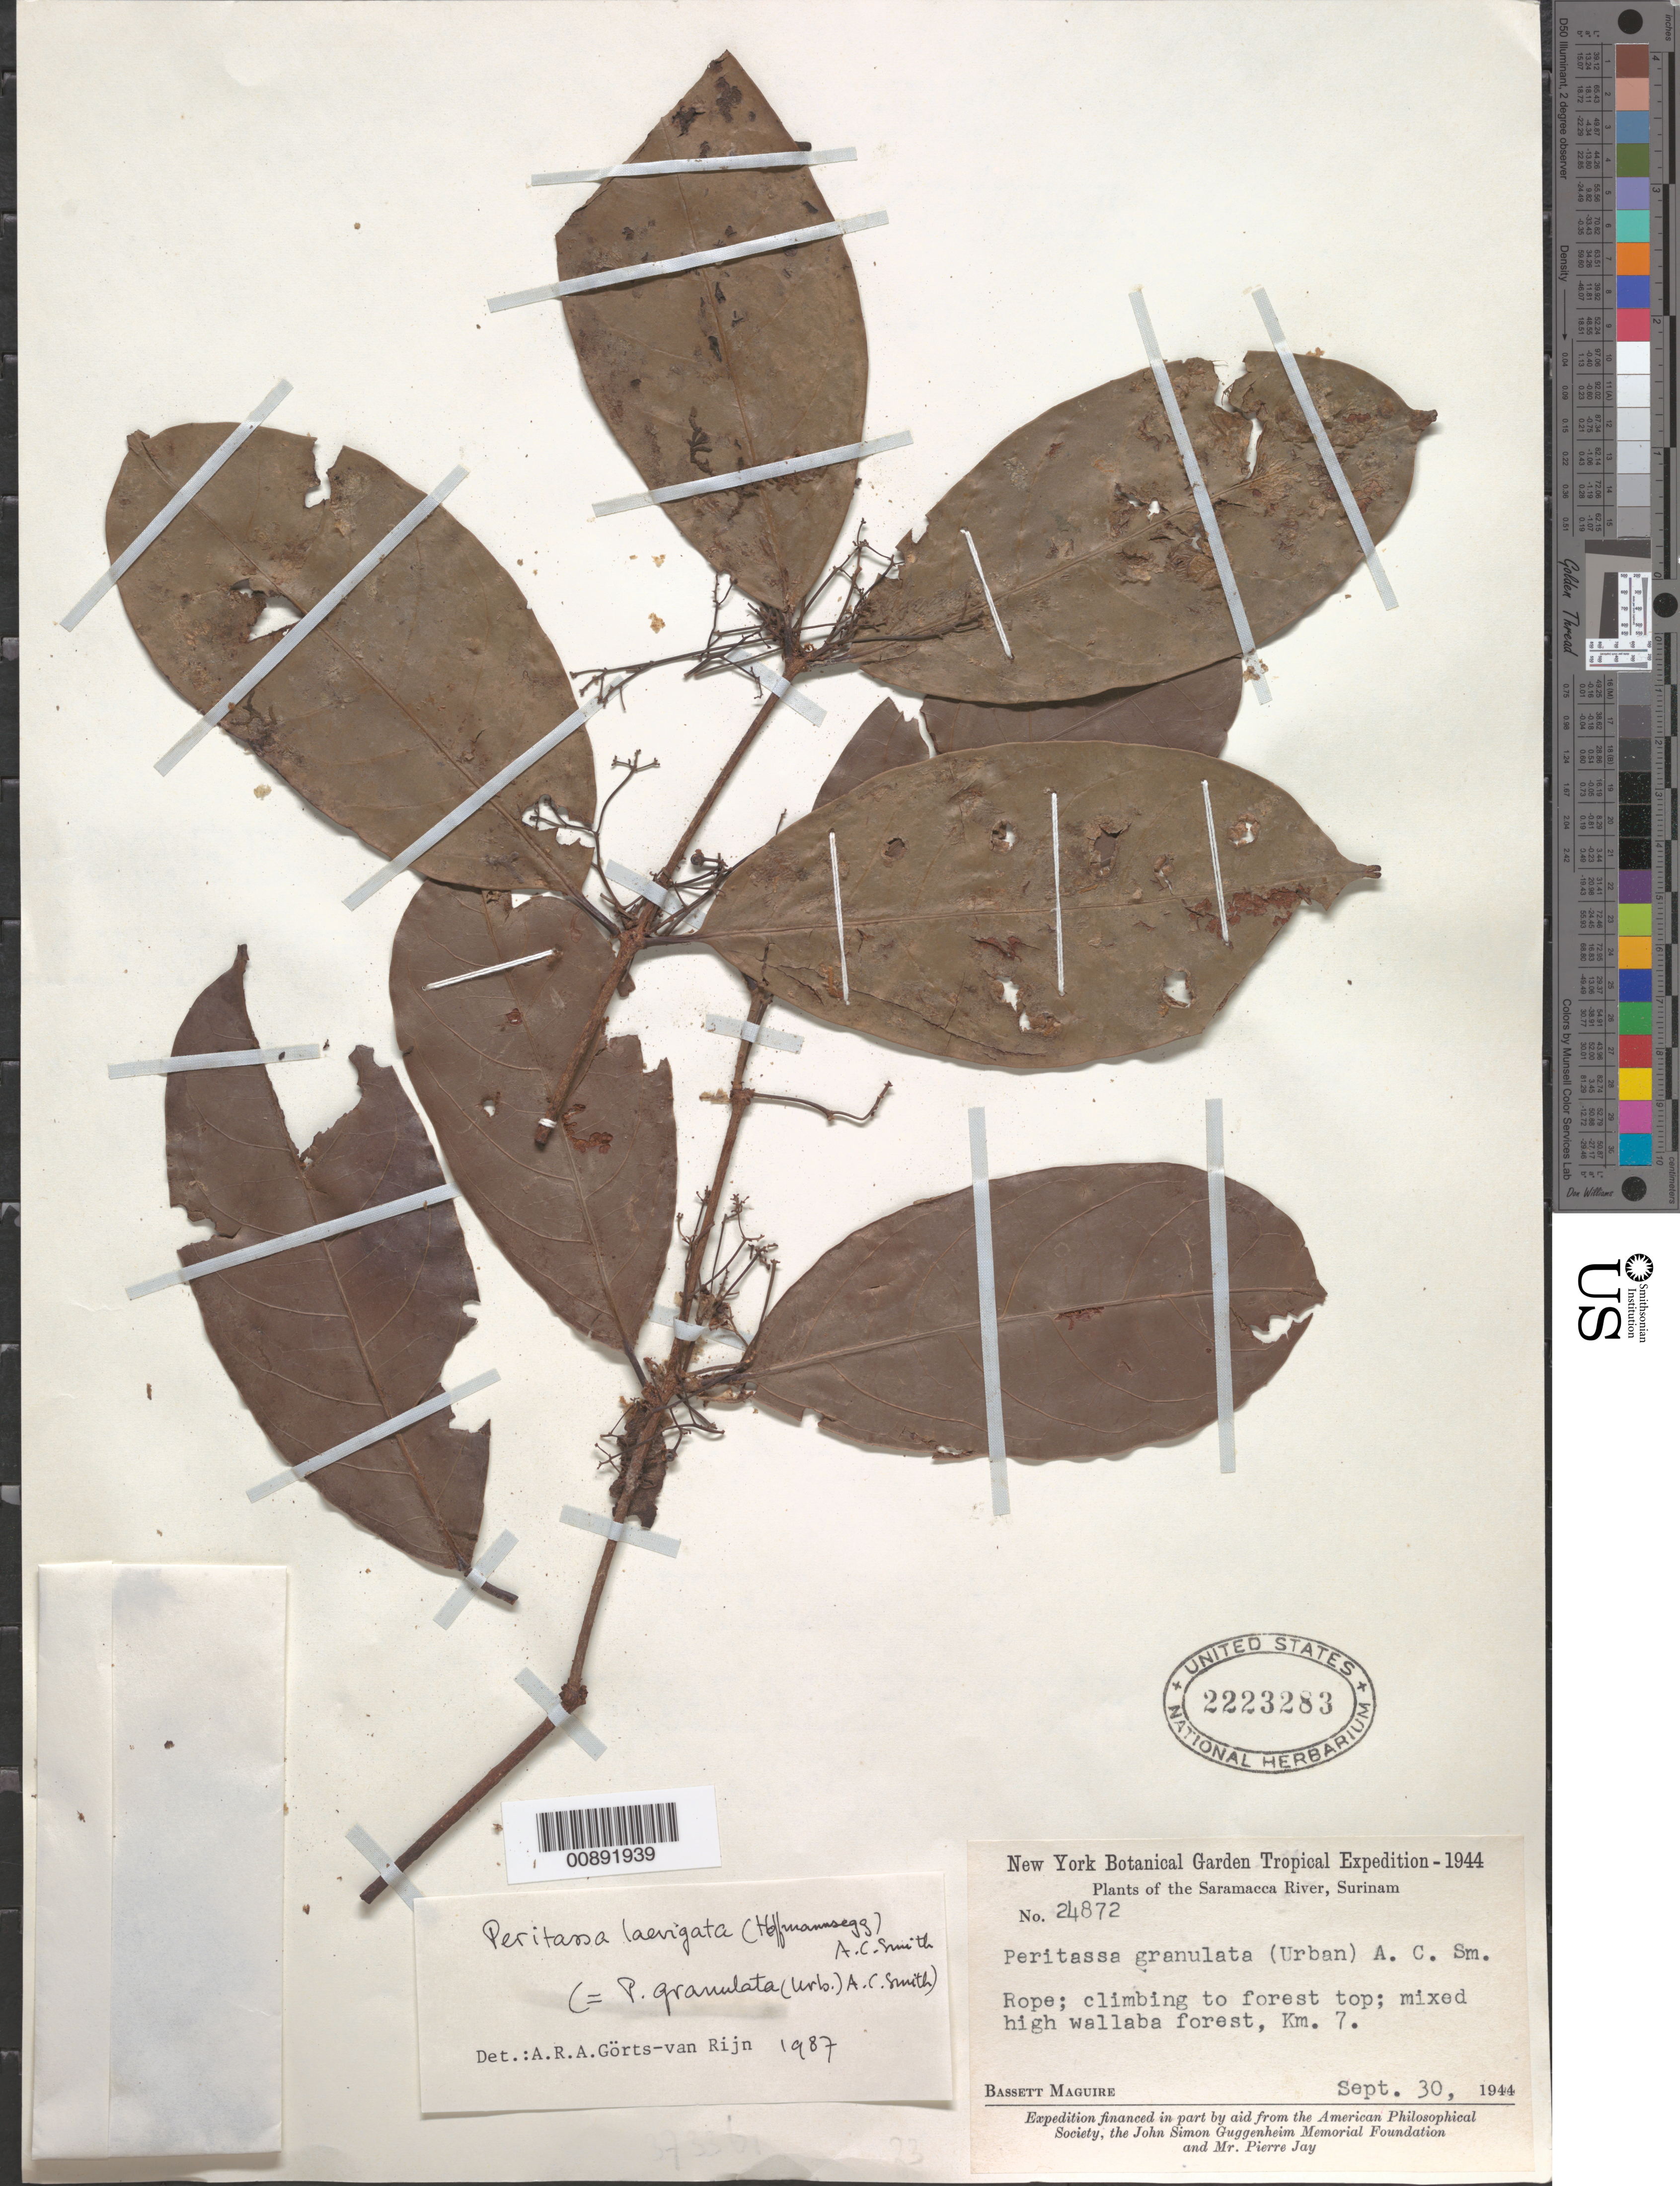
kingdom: Plantae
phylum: Tracheophyta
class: Magnoliopsida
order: Celastrales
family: Celastraceae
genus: Peritassa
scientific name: Peritassa laevigata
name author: (Hoffmanns. ex Link) A.C. Sm.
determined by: Görts-van Rijn, A. R. A.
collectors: B. Maguire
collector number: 24872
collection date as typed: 30-Sep-44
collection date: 1944-09-30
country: Suriname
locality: Saramacca River, Km. 7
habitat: Mixed high Wallaba forest; climbing to forest top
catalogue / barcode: US 2223283